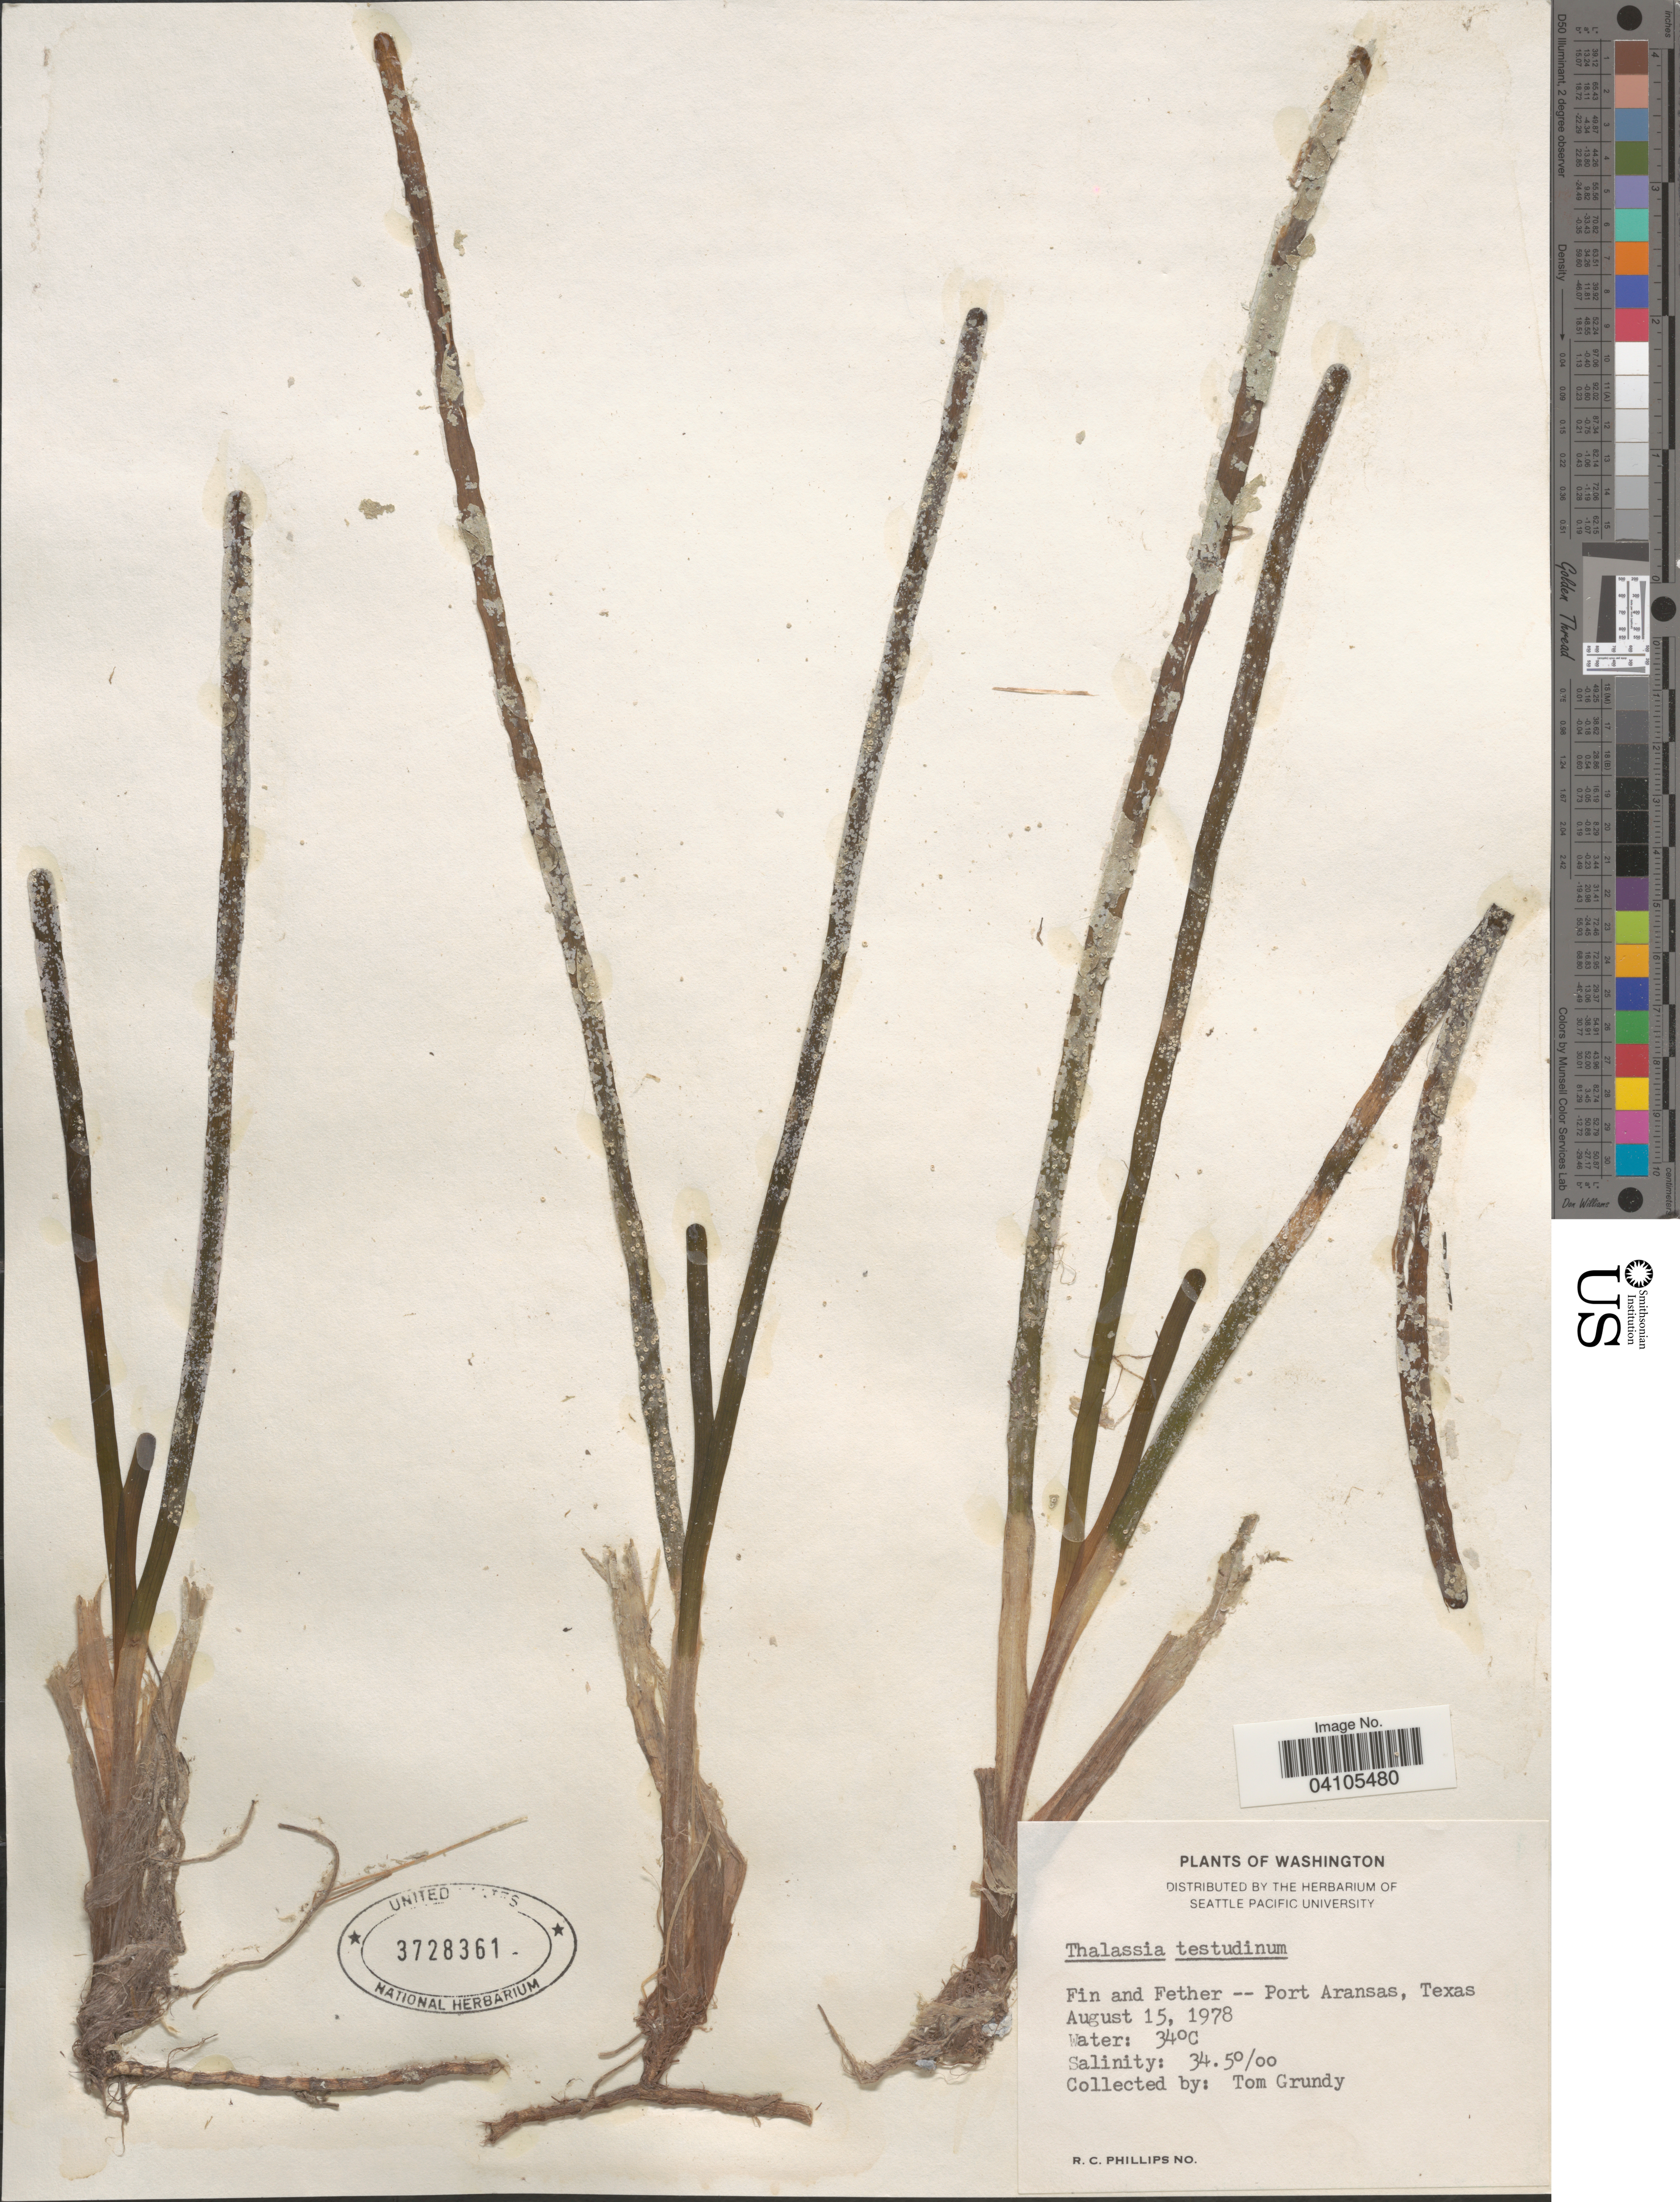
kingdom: Plantae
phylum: Tracheophyta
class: Liliopsida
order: Alismatales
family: Hydrocharitaceae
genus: Thalassia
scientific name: Thalassia testudinum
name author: Banks & Sol. ex K.D. Koenig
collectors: T. Grundy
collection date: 1978-08-15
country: United States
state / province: Texas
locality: Fin and Fether -- Port Aransas.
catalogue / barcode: US 3728361